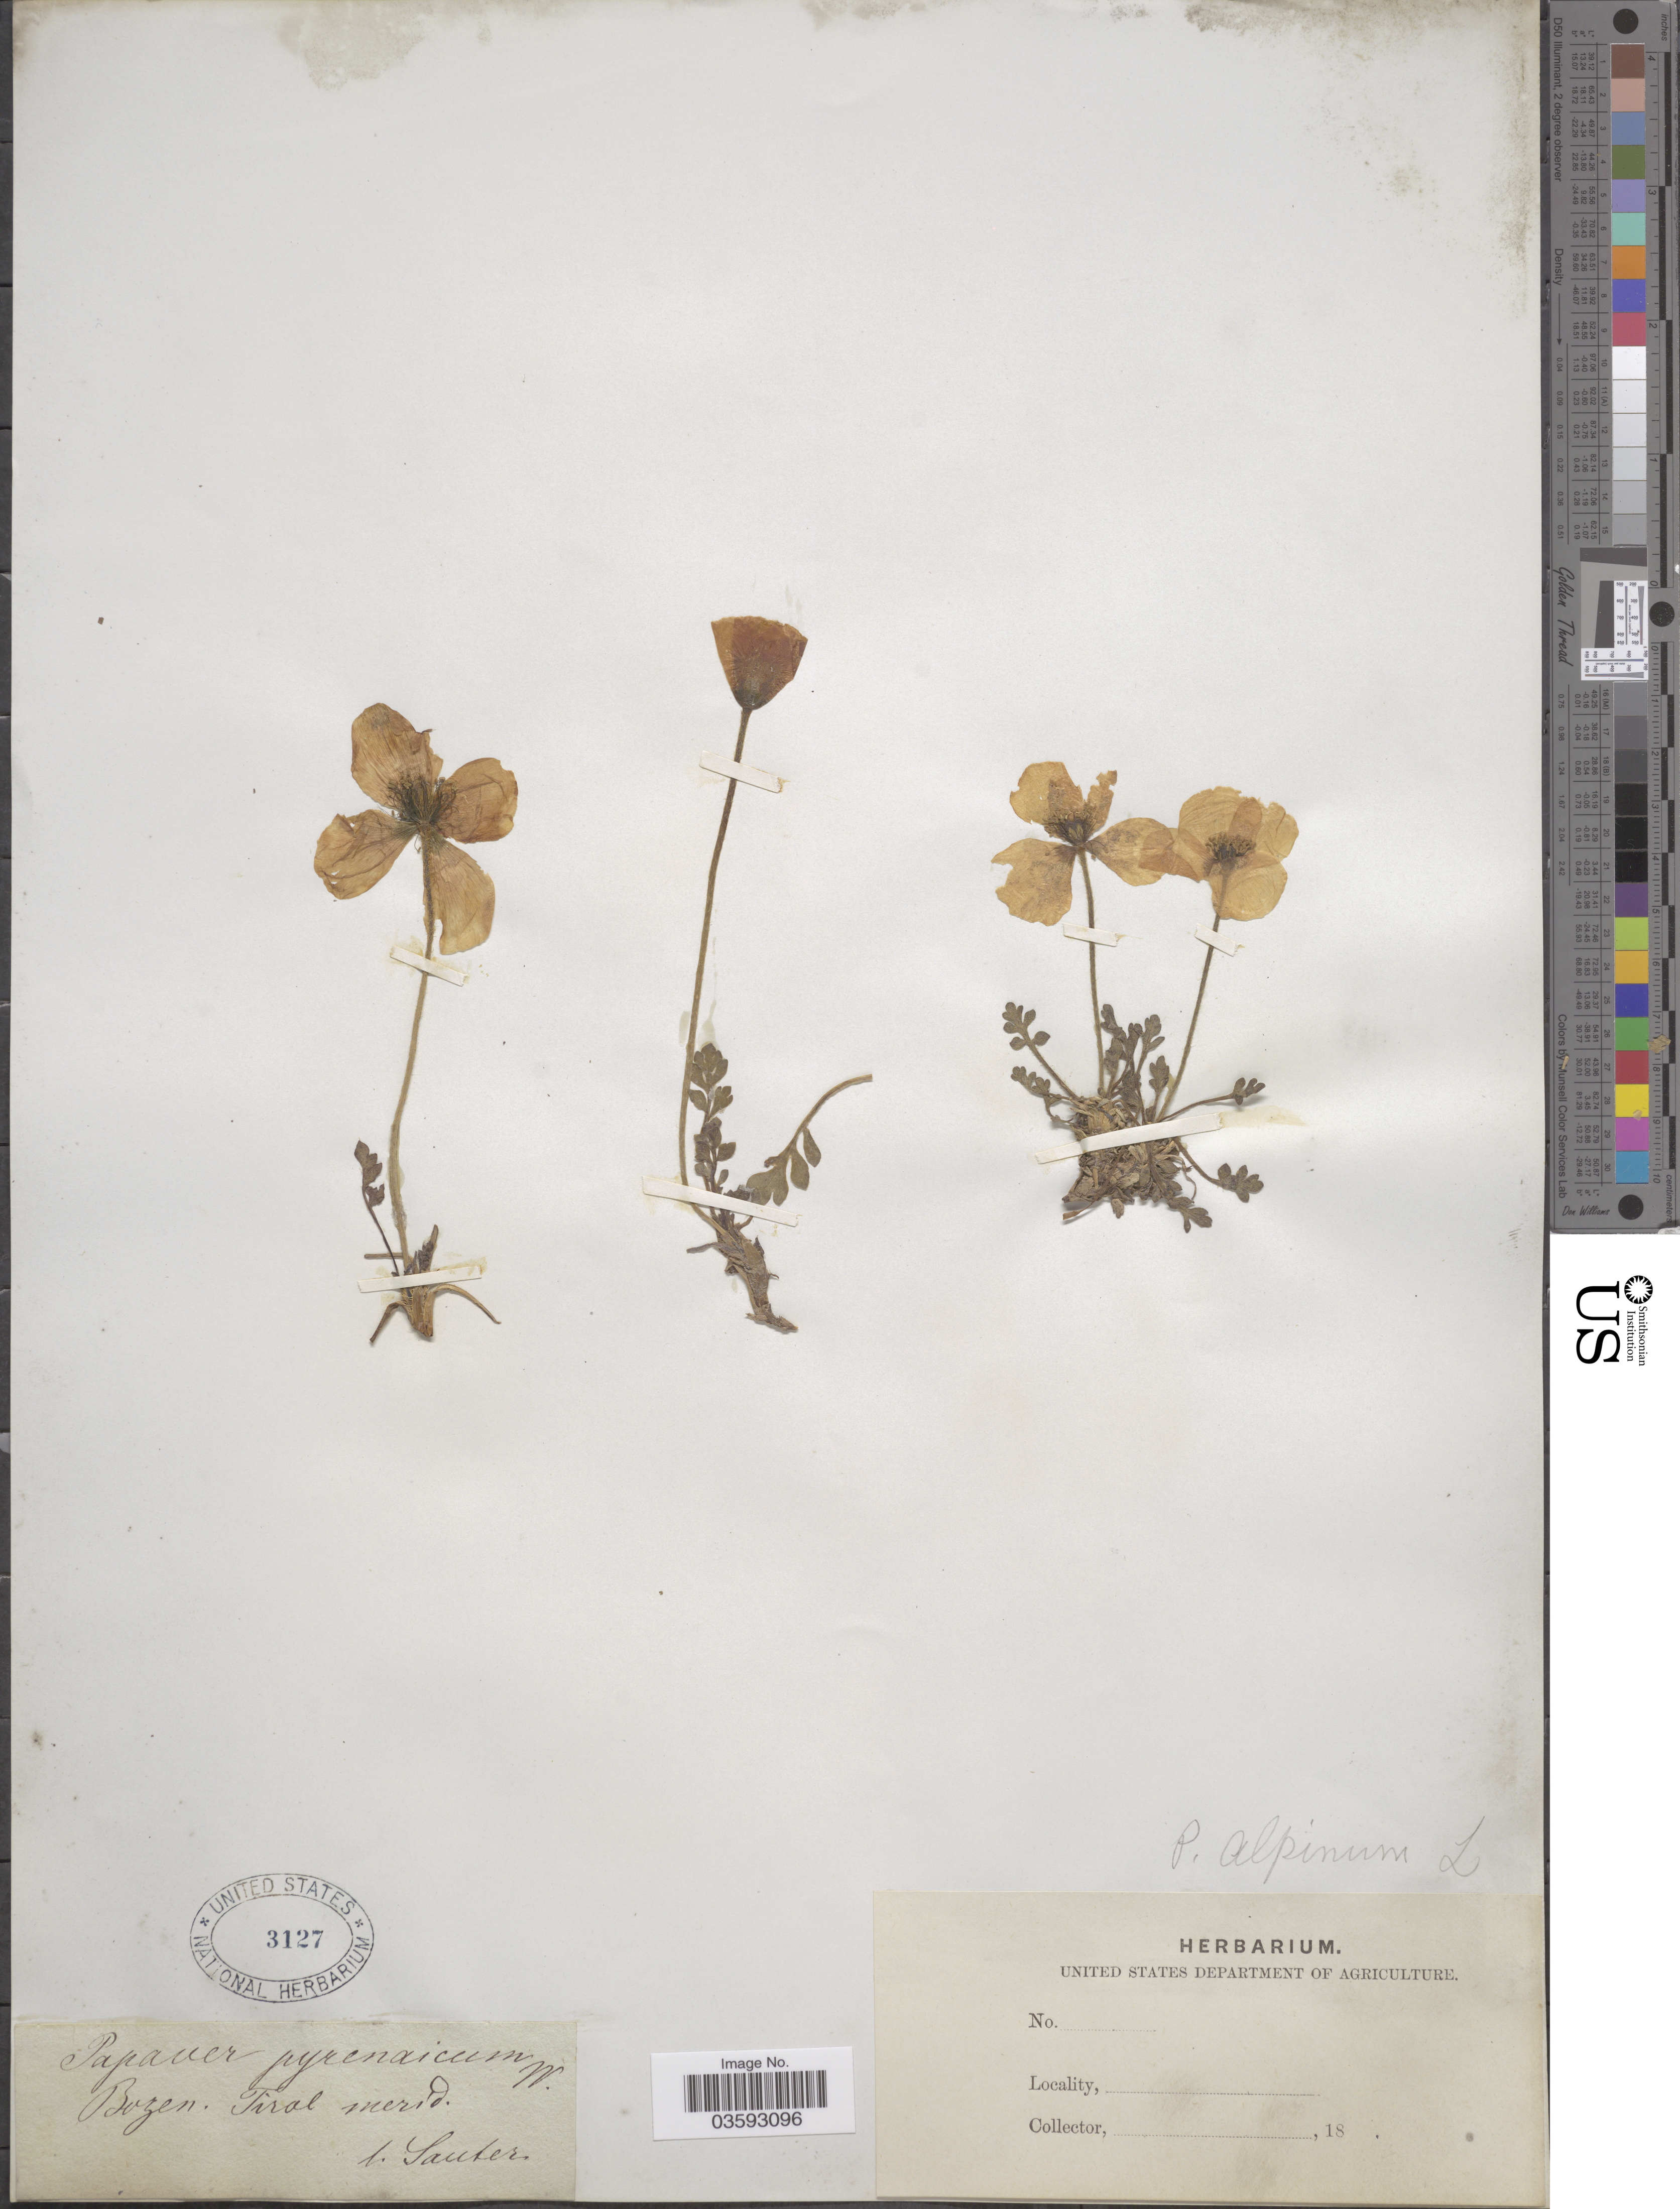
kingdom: Plantae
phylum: Tracheophyta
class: Magnoliopsida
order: Ranunculales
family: Papaveraceae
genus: Papaver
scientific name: Papaver alpinum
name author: L.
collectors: -. Sauter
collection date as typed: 18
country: Italy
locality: Bozen. Tirol merid.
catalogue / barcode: US 3127